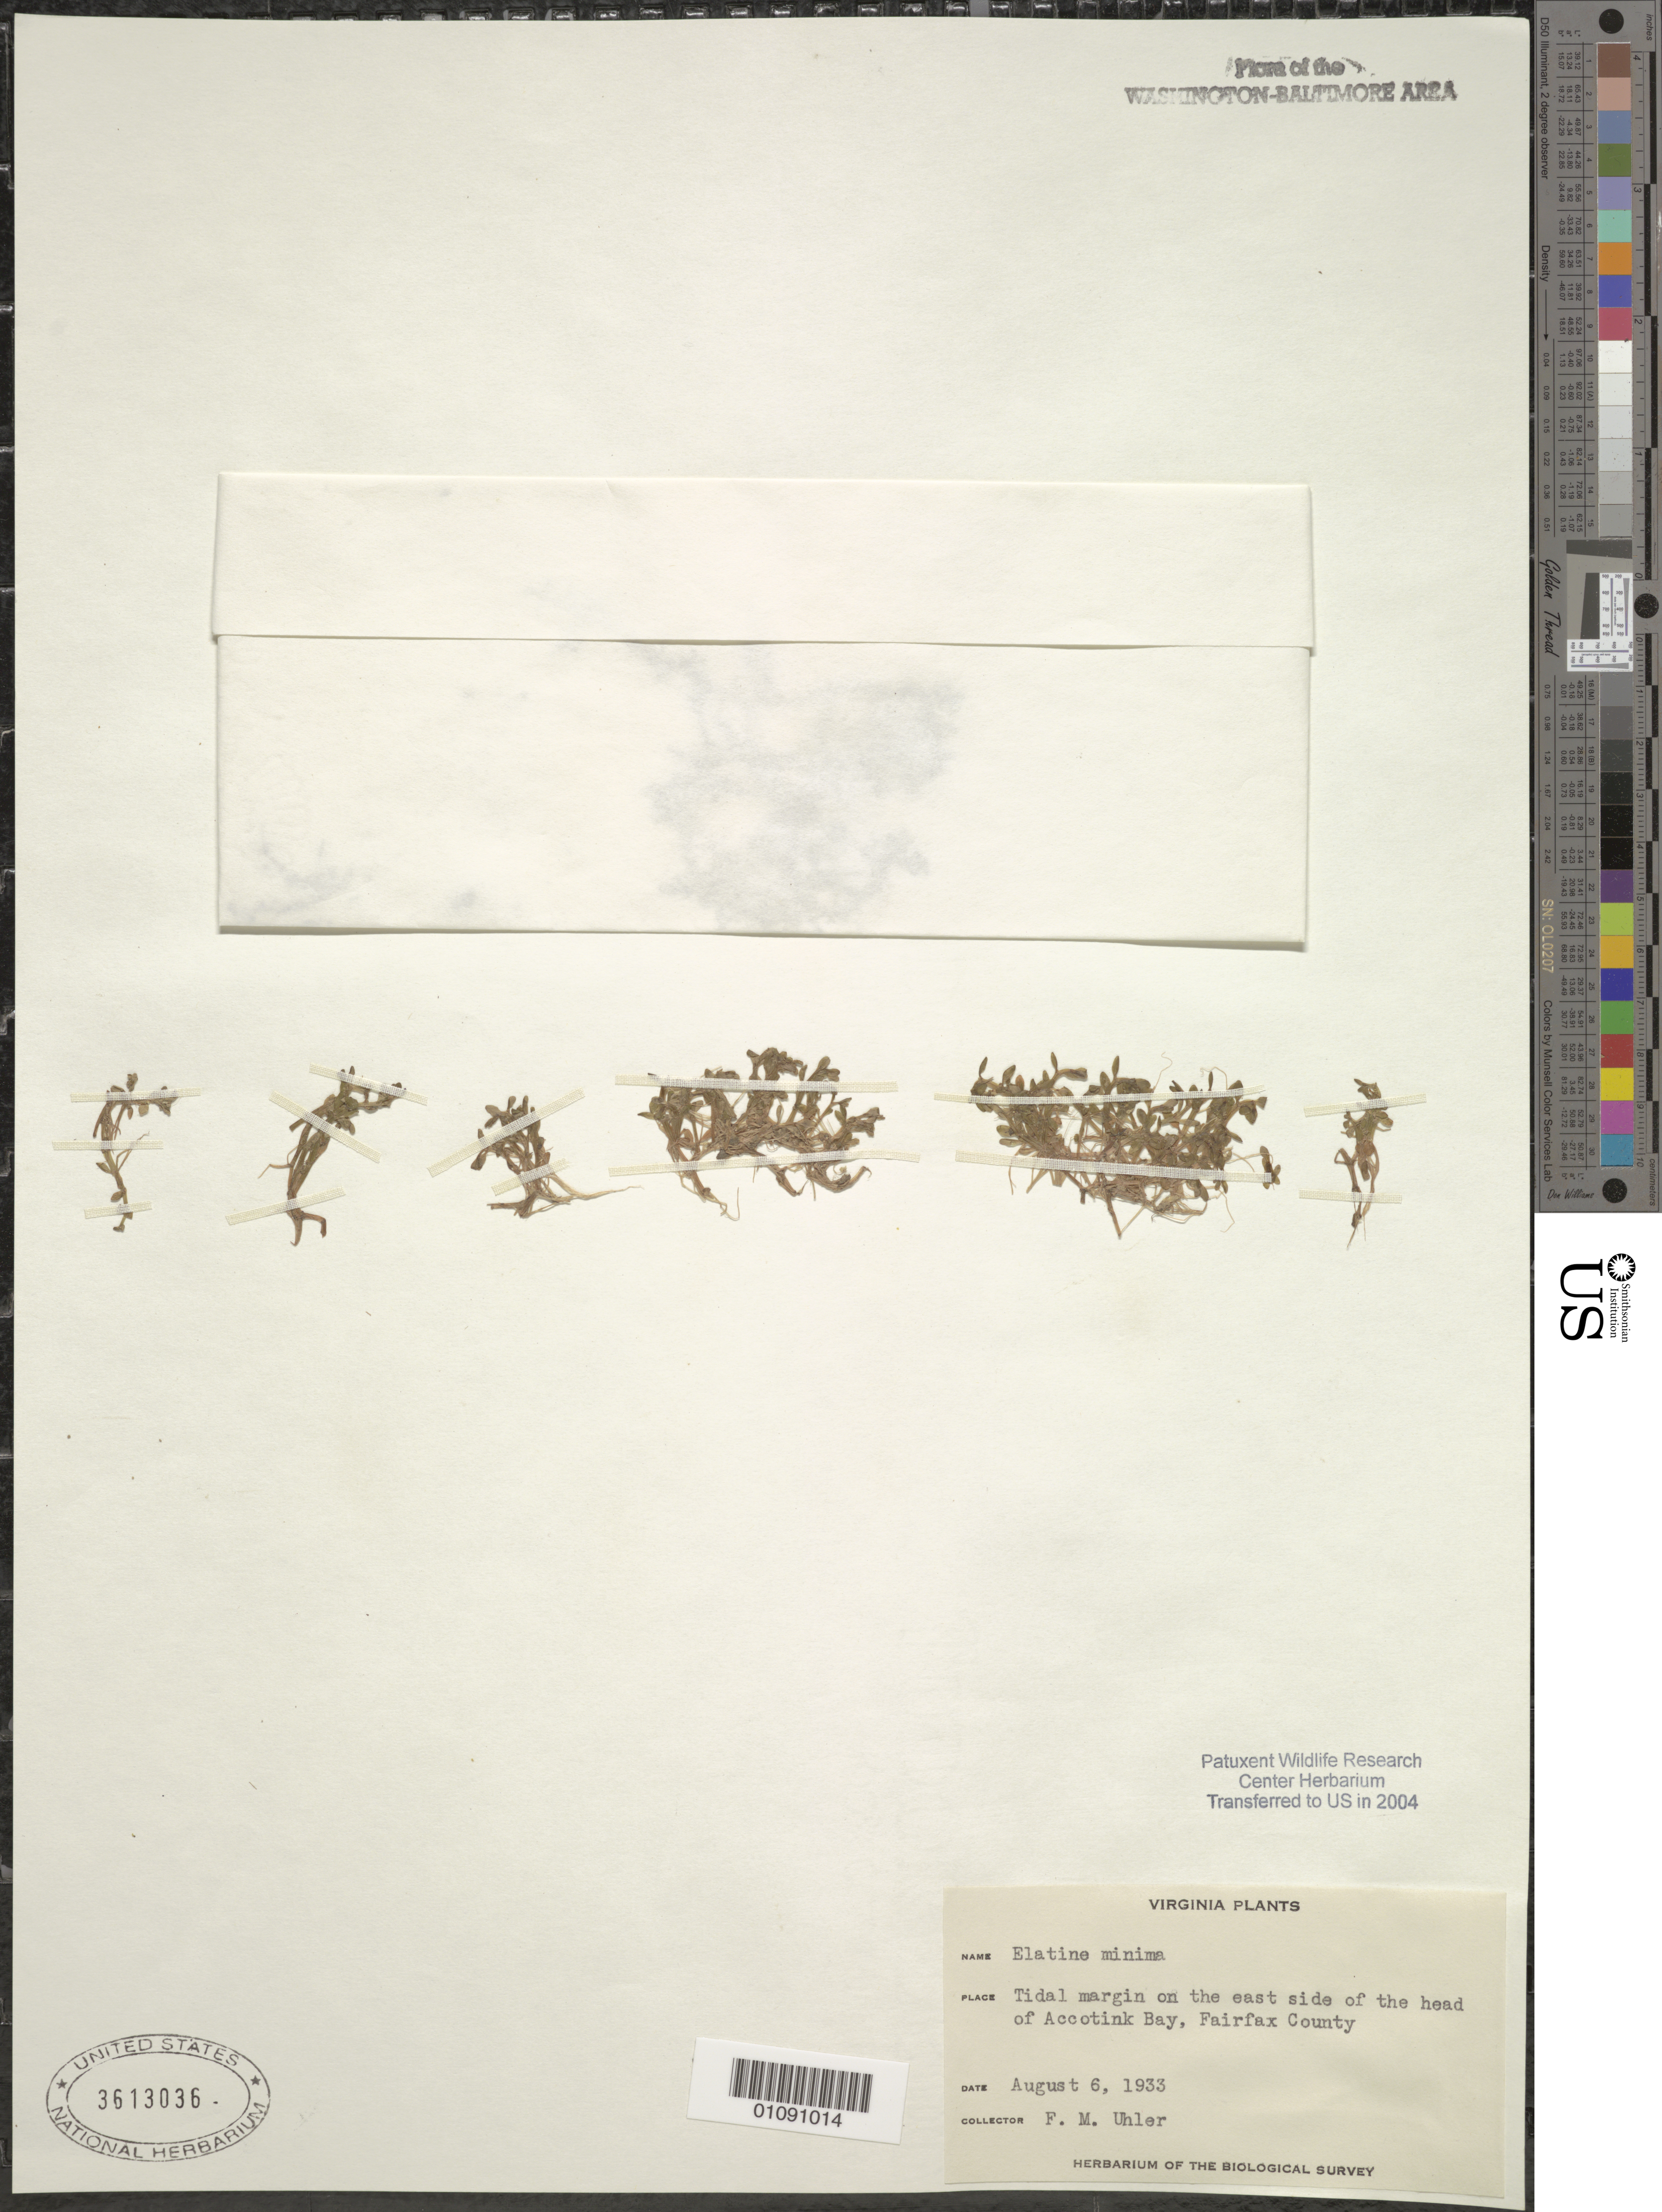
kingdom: Plantae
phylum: Tracheophyta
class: Magnoliopsida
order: Malpighiales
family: Elatinaceae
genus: Elatine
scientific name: Elatine minima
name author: (Nutt.) Fisch. & C.A. Mey.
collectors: F. M. Uhler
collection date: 1933-08-06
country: United States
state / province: Virginia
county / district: Fairfax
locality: E. side of the head of Accotink Bay.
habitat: Tidal margin.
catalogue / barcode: US 3613036